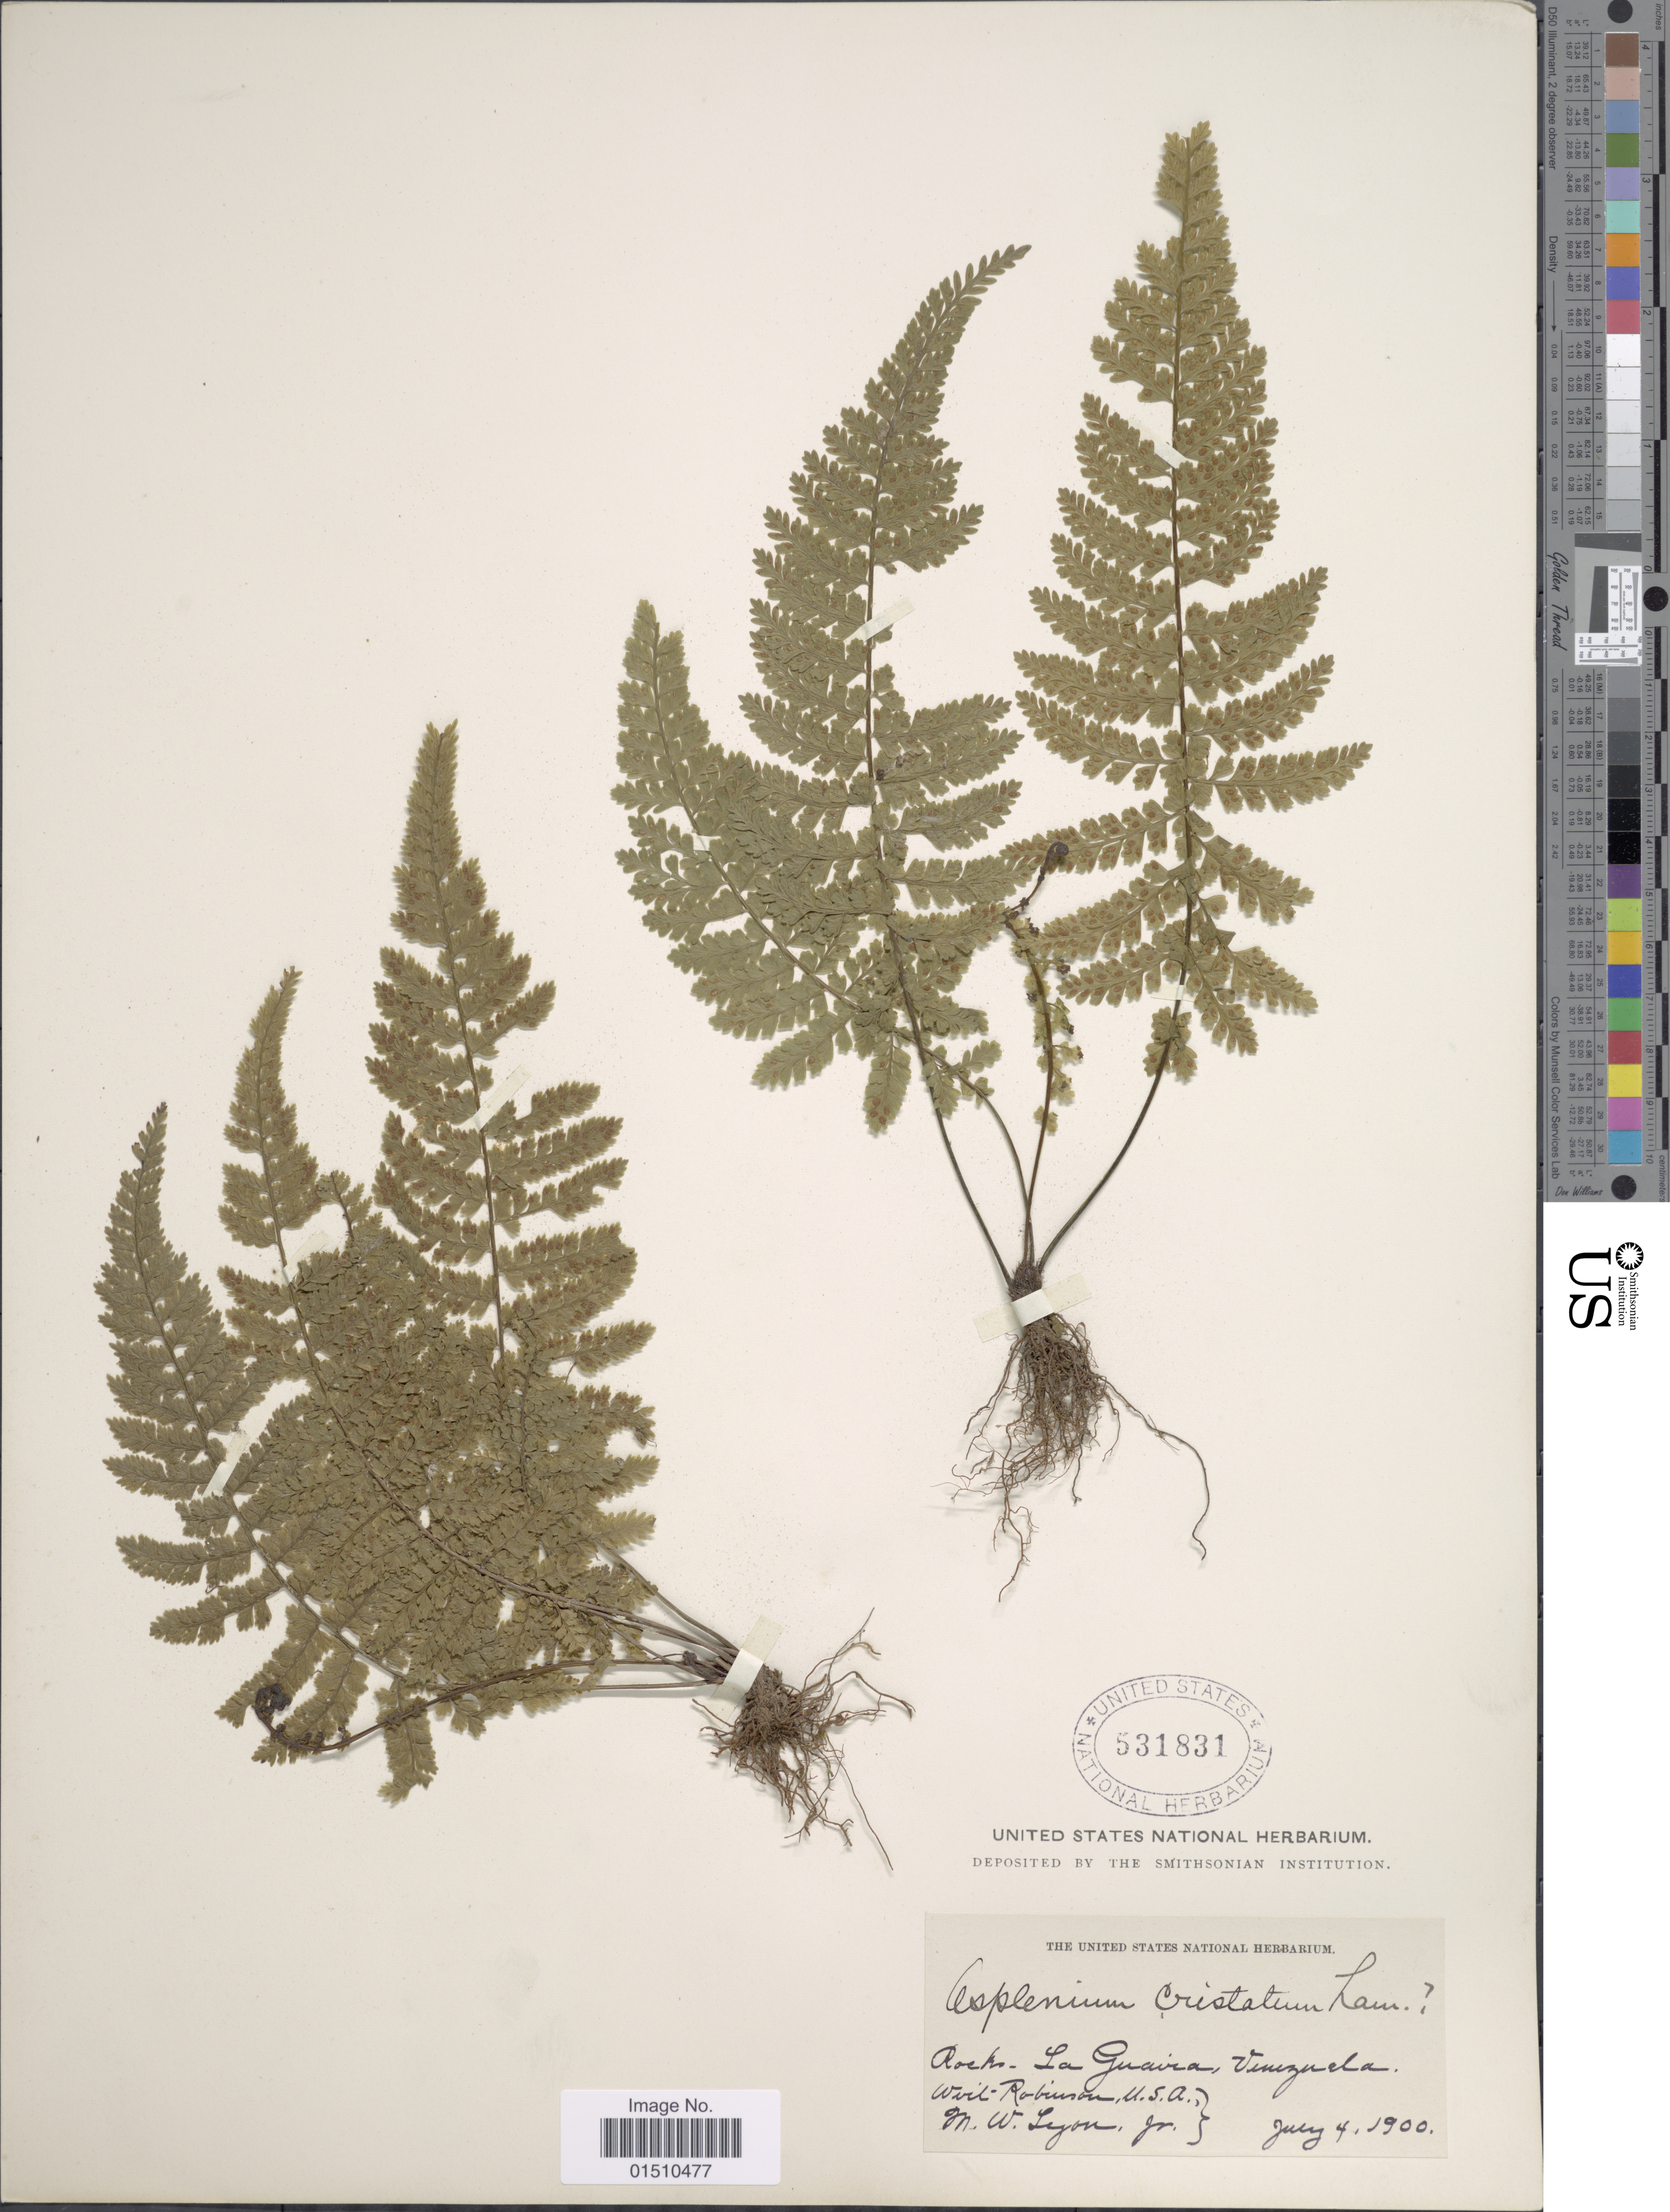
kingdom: Plantae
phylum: Tracheophyta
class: Polypodiopsida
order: Polypodiales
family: Aspleniaceae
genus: Asplenium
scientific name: Asplenium cristatum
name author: Lam.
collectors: W. Robinson & M. W. Lyon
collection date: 1900-07-04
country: Venezuela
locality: Venezuela, Rocks- la Guaira.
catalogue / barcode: US 531831